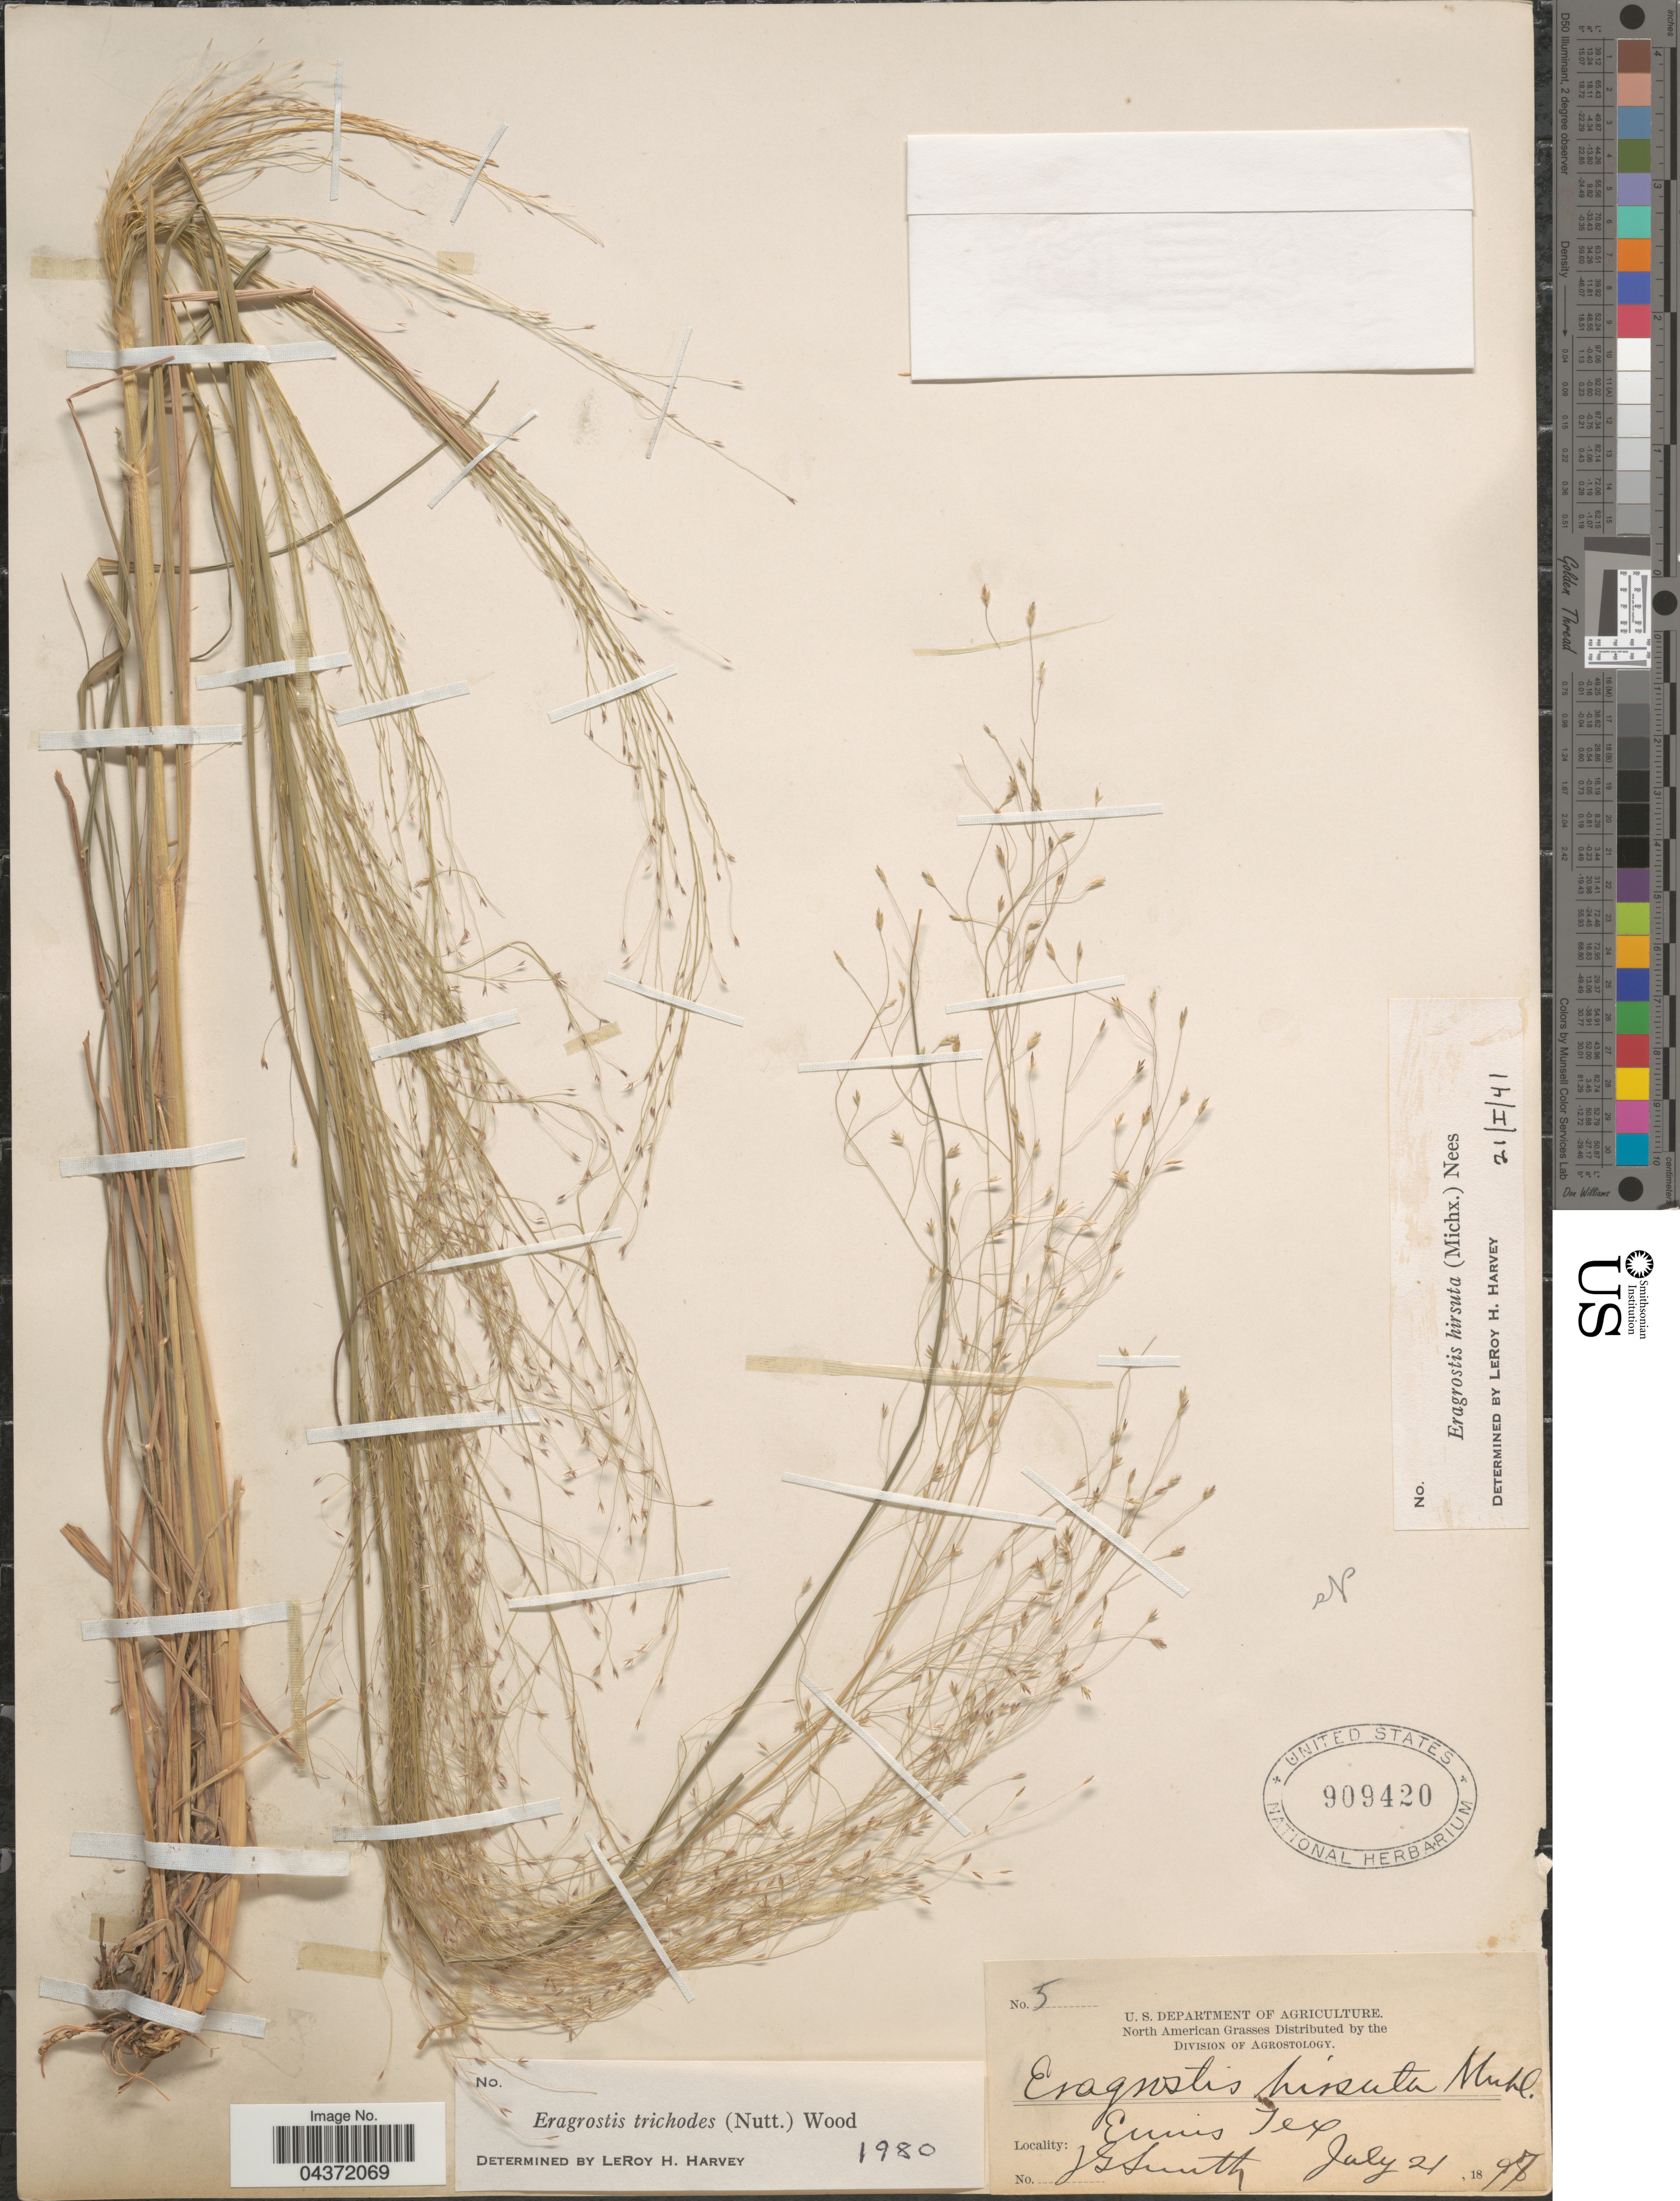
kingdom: Plantae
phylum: Tracheophyta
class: Liliopsida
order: Poales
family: Poaceae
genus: Eragrostis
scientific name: Eragrostis trichodes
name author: (Nutt.) Alph. Wood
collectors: J. G. Smith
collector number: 5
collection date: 1897-07-21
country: United States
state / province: Texas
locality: Ennis.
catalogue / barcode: US 909420